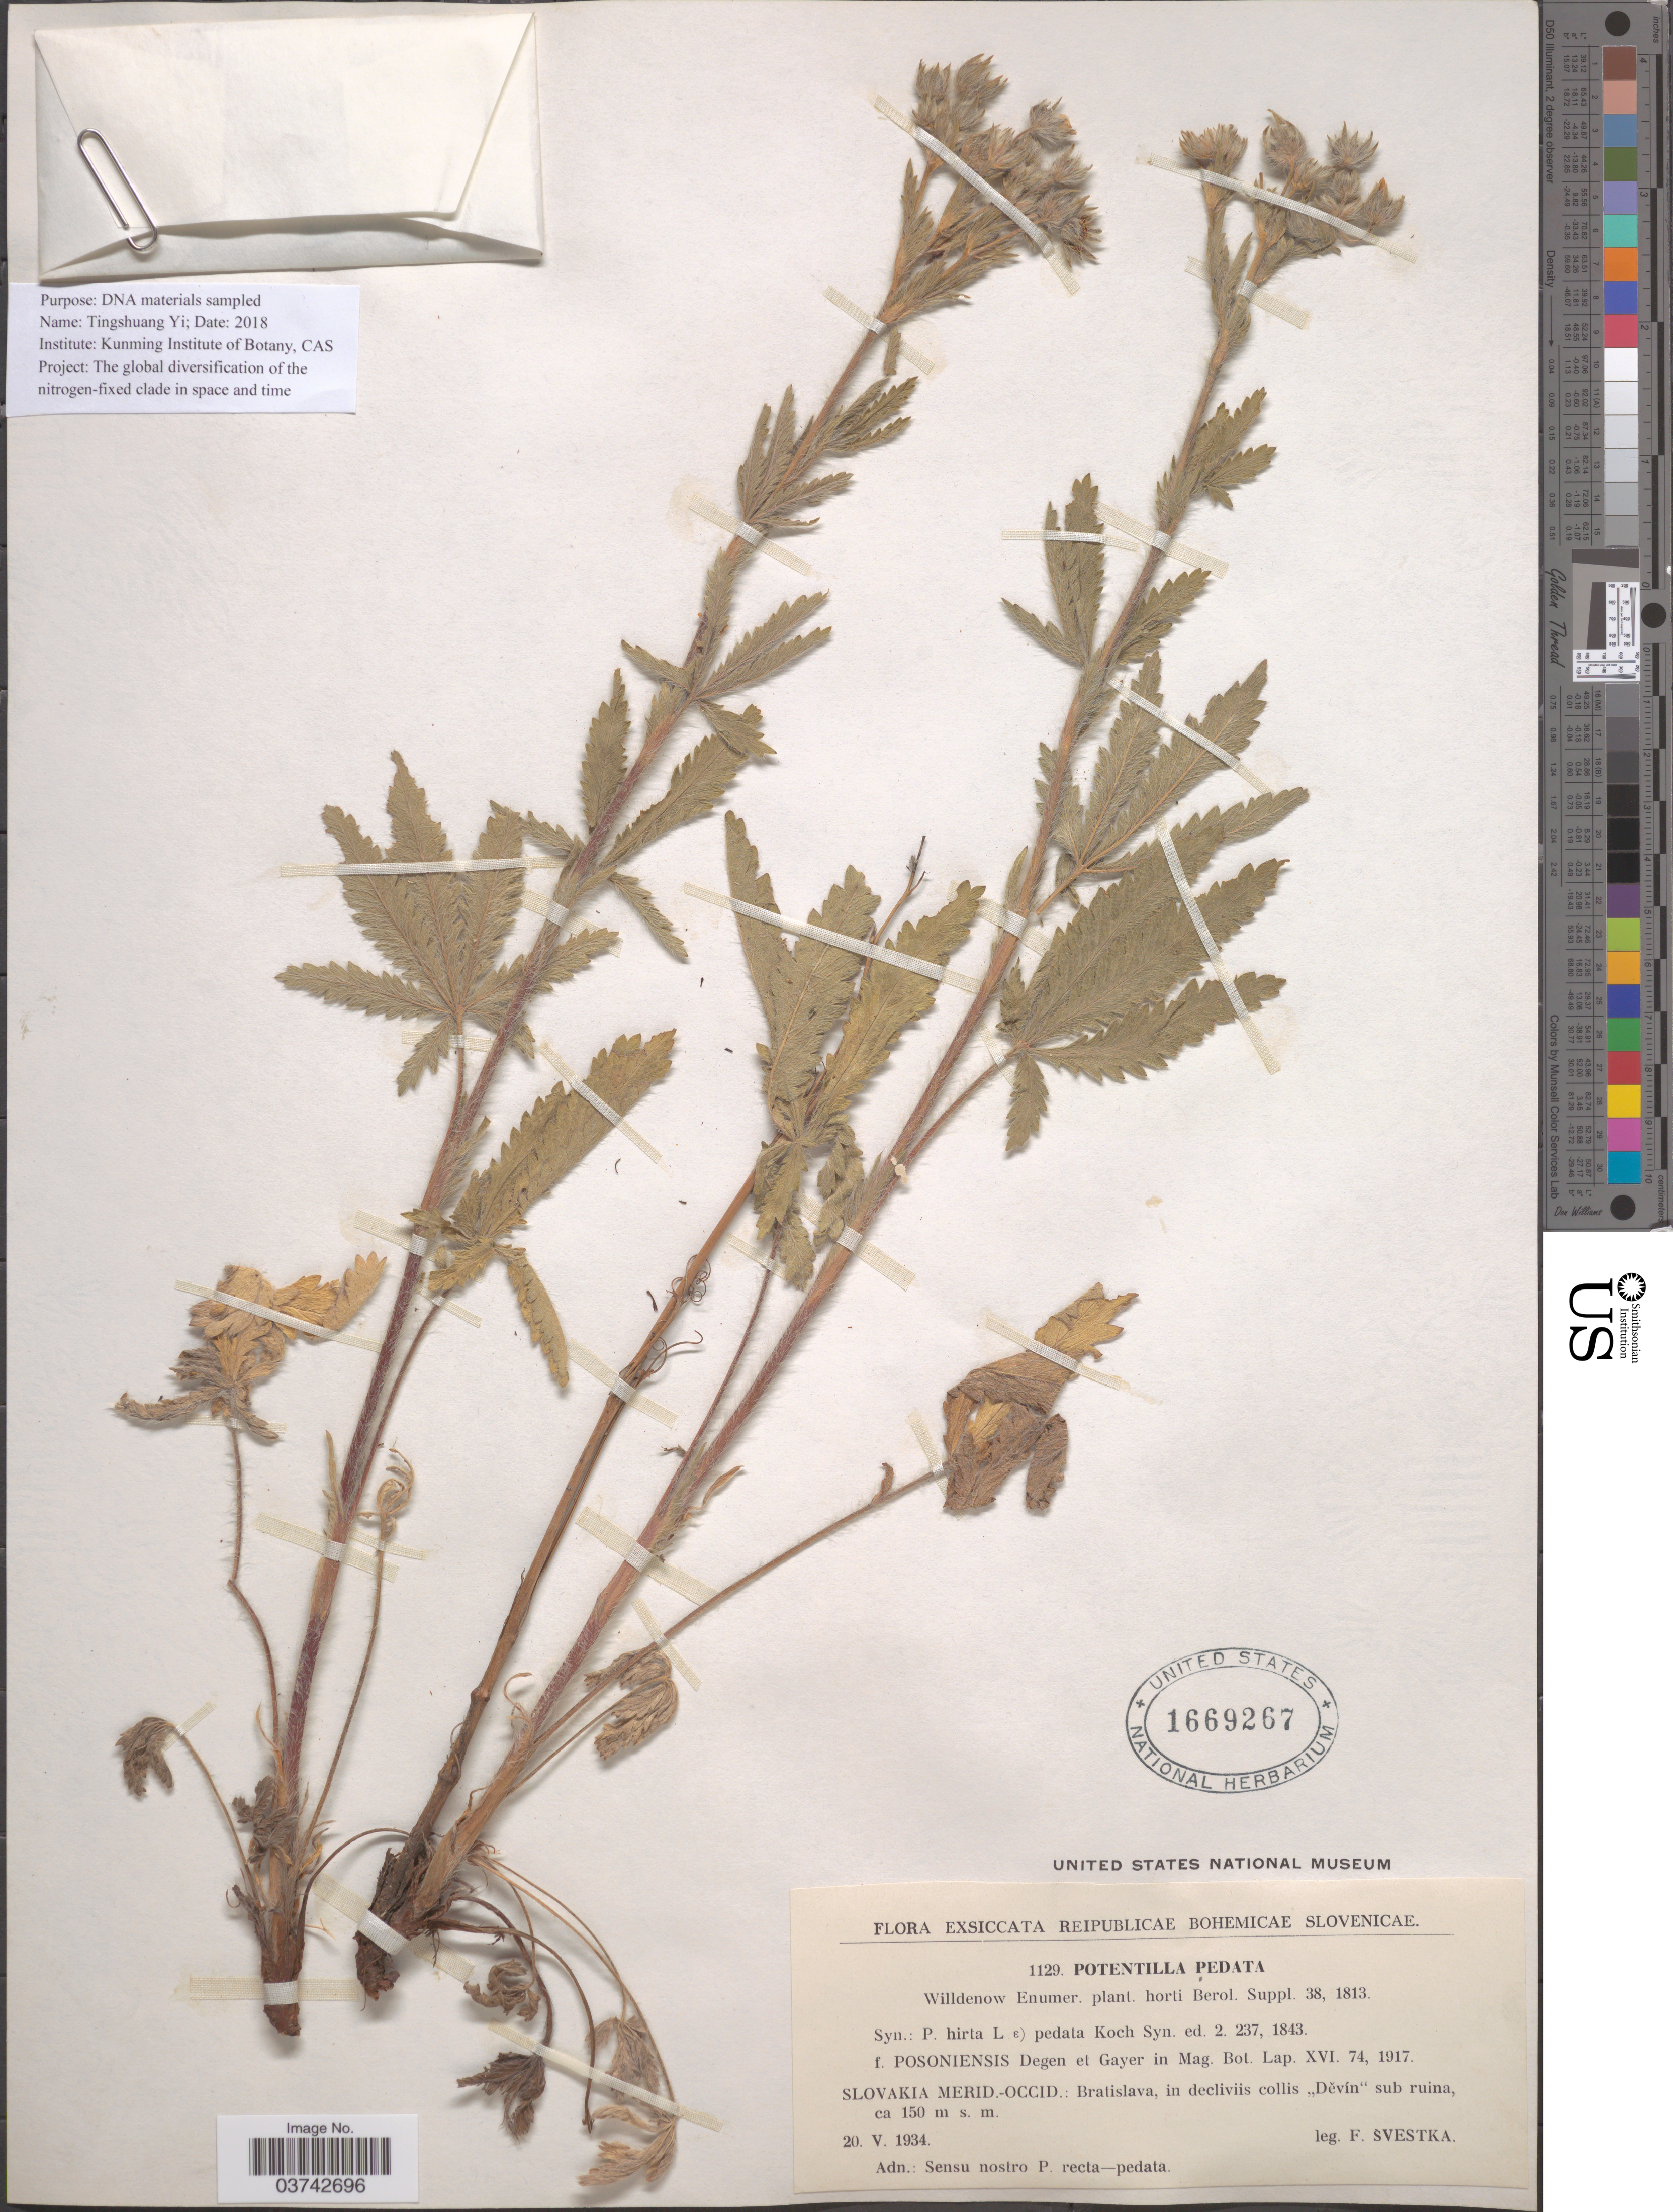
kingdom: Plantae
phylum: Tracheophyta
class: Magnoliopsida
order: Rosales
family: Rosaceae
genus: Potentilla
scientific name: Potentilla pedata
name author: Willd. ex Hornem.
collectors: F. Svestka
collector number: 1129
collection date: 1934-05-20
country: Slovakia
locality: Reipublicæ Bohemicæ Slovenicæ. Slovakia Merid.-Occid.: Bratislava, in decliviis collis "Devín" sub ruina.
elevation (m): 150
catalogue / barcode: US 1669267